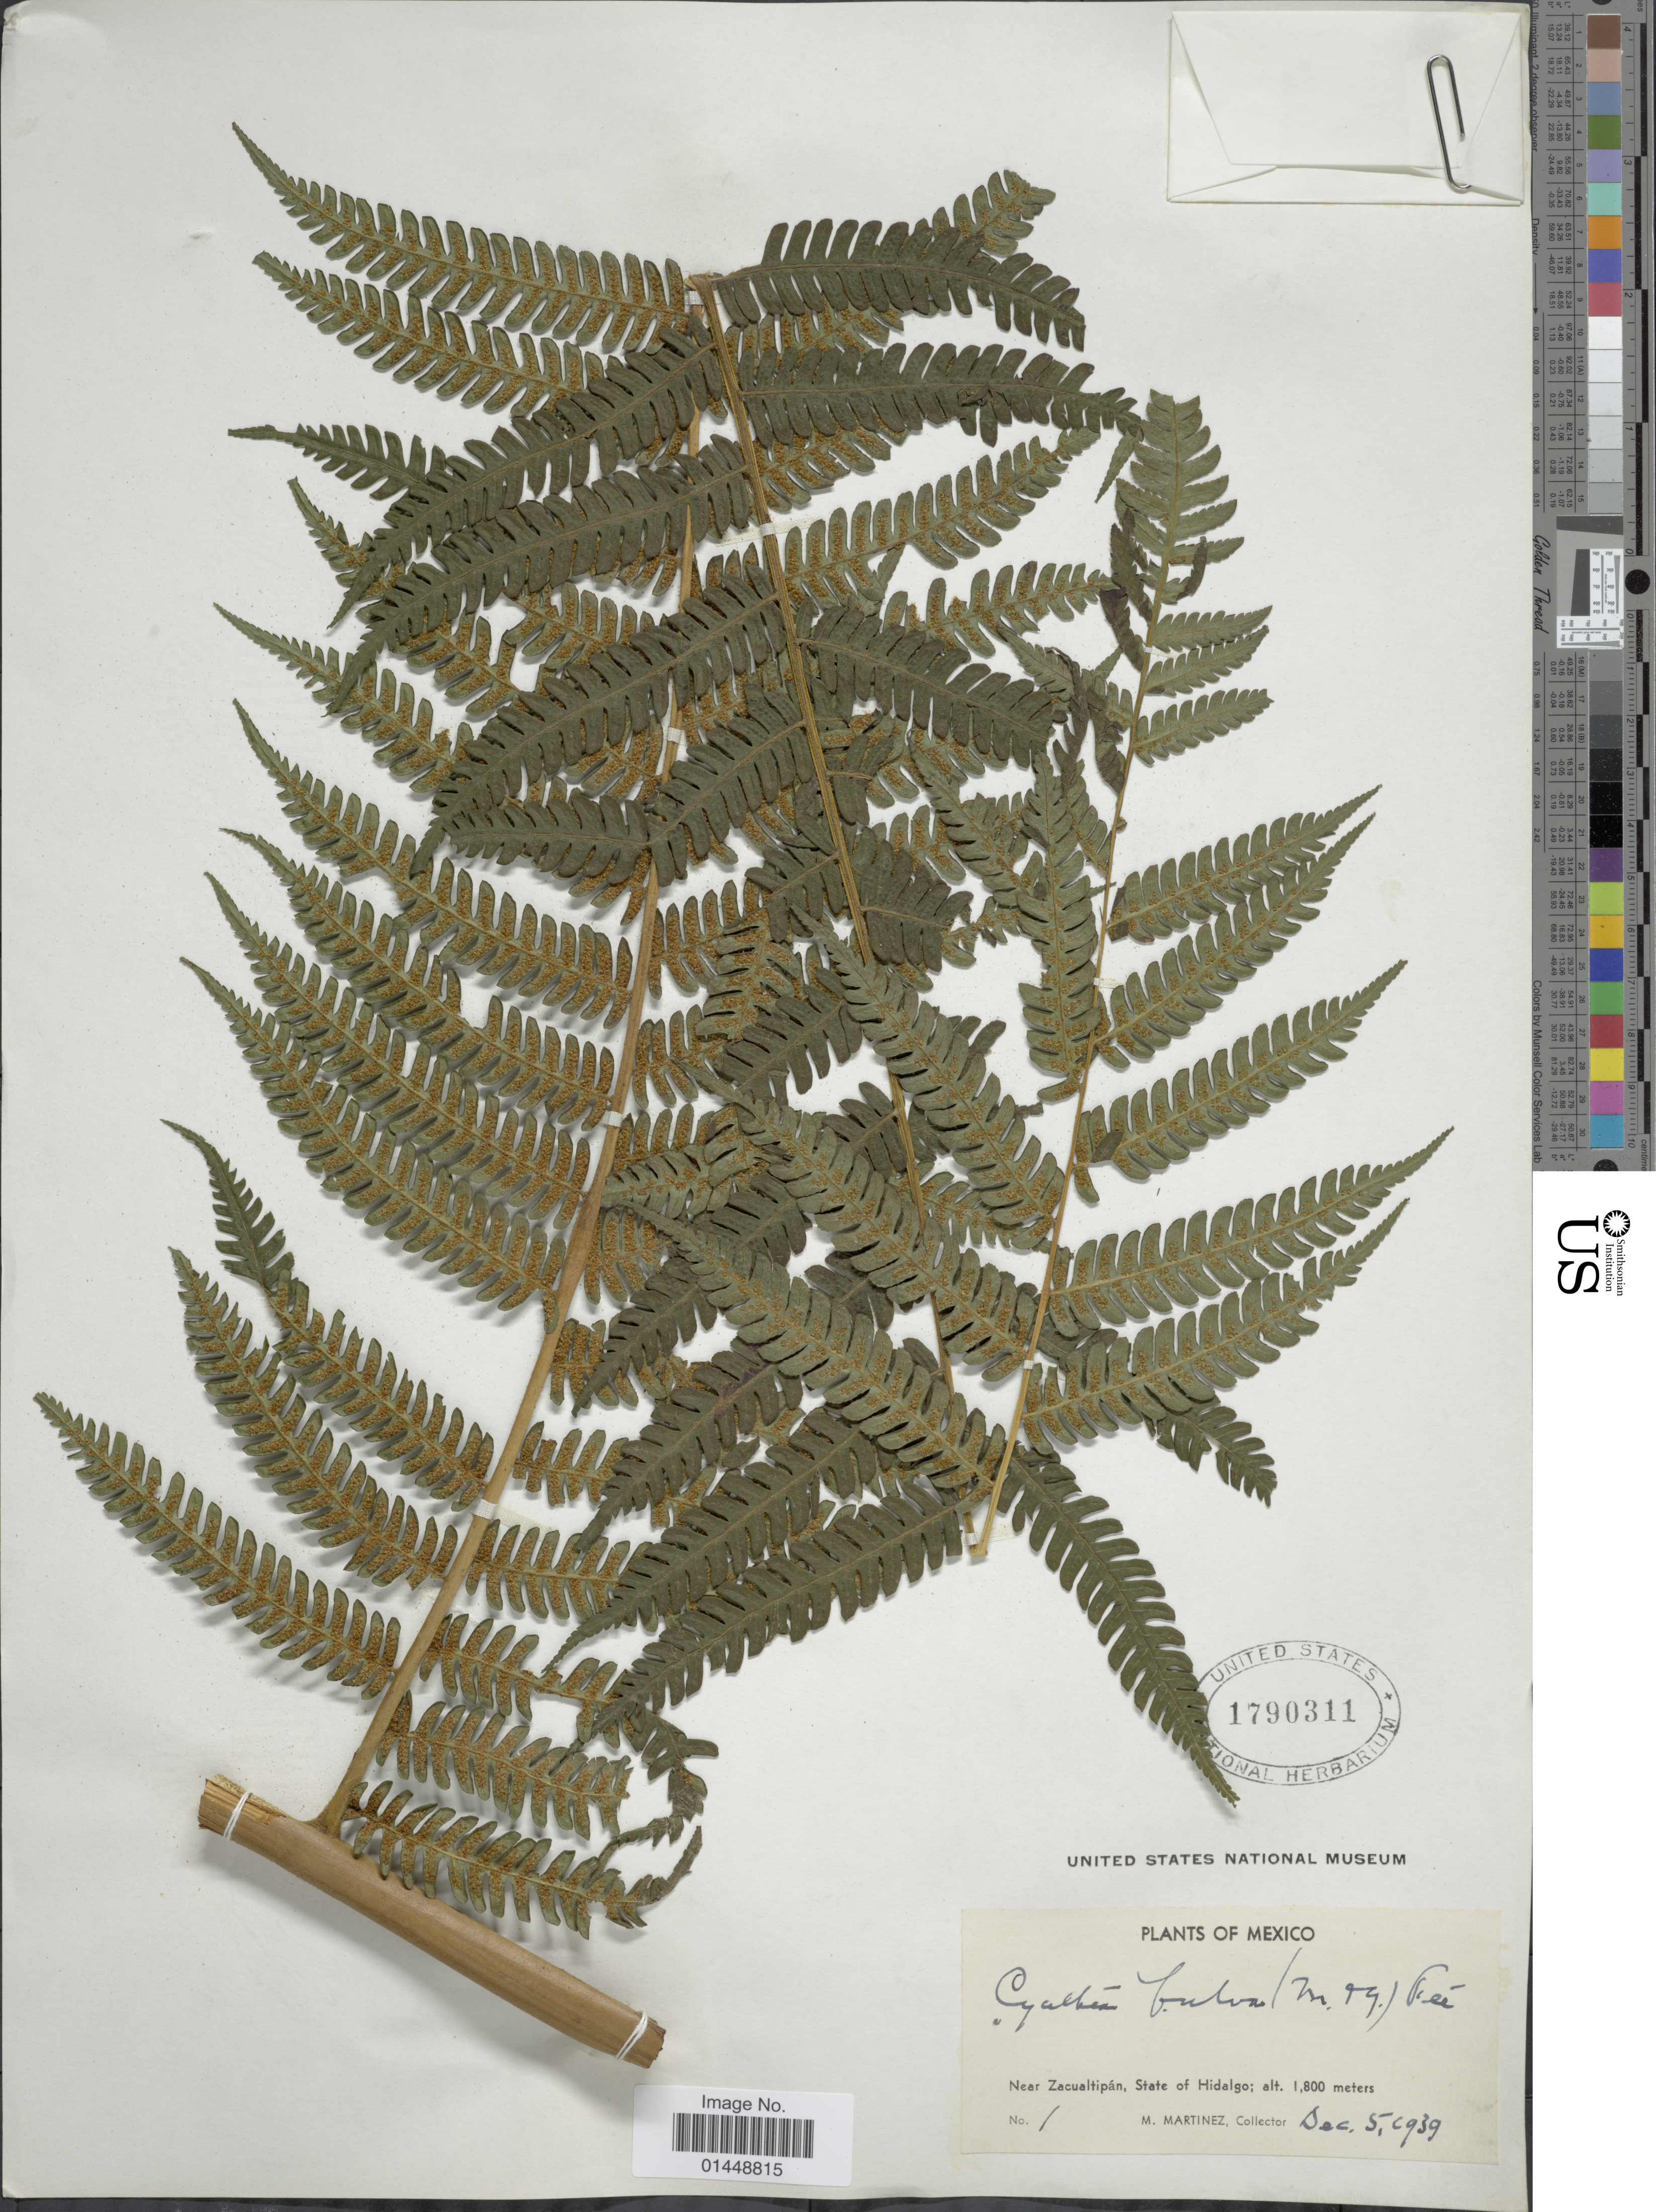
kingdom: Plantae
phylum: Tracheophyta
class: Polypodiopsida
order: Cyatheales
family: Cyatheaceae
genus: Cyathea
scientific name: Cyathea fulva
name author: (M. Martens & Galeotti) Fée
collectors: M. Martinez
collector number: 1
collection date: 1939-12-05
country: Mexico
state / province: Hidalgo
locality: Near Zacualtipán, State of Hidalgo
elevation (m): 1800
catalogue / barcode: US 1790311